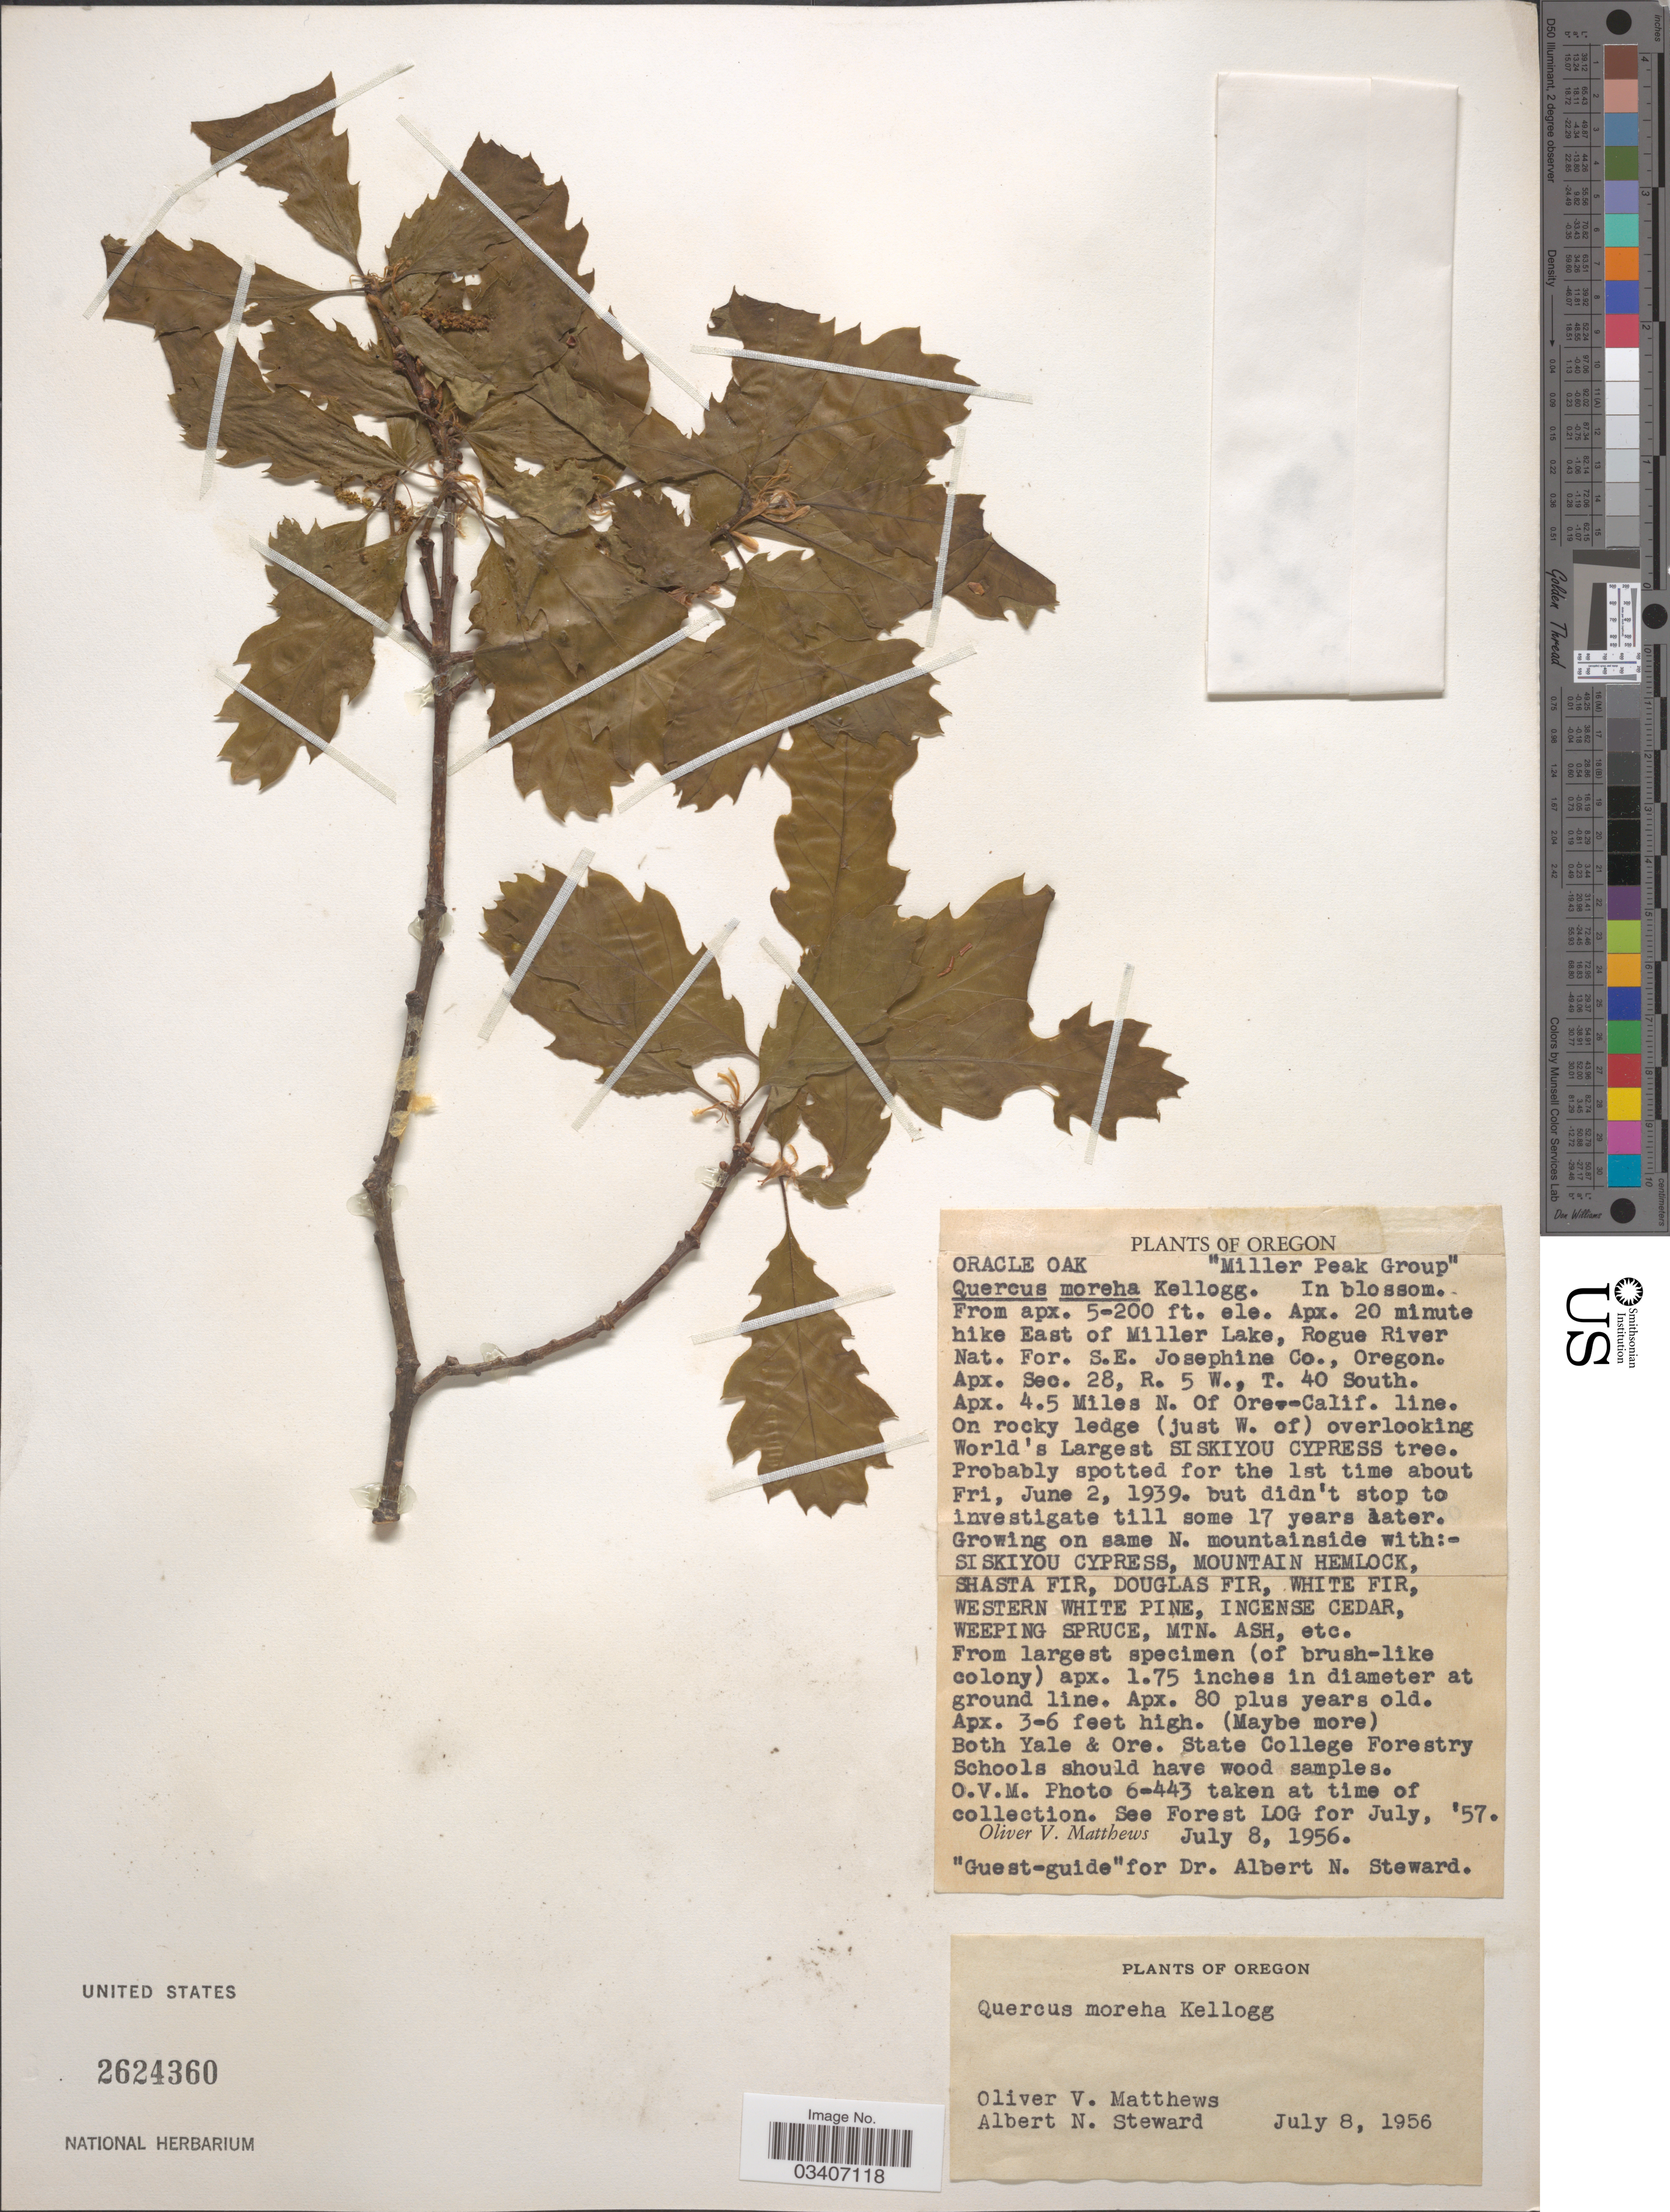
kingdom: Plantae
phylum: Tracheophyta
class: Magnoliopsida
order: Fagales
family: Fagaceae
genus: Quercus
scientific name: Quercus x moreha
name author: Kellogg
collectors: O. V. Matthews & A. N. Steward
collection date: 1956-07-08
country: United States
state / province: Oregon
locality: Miller Peak Group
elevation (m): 2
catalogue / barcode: US 2624360